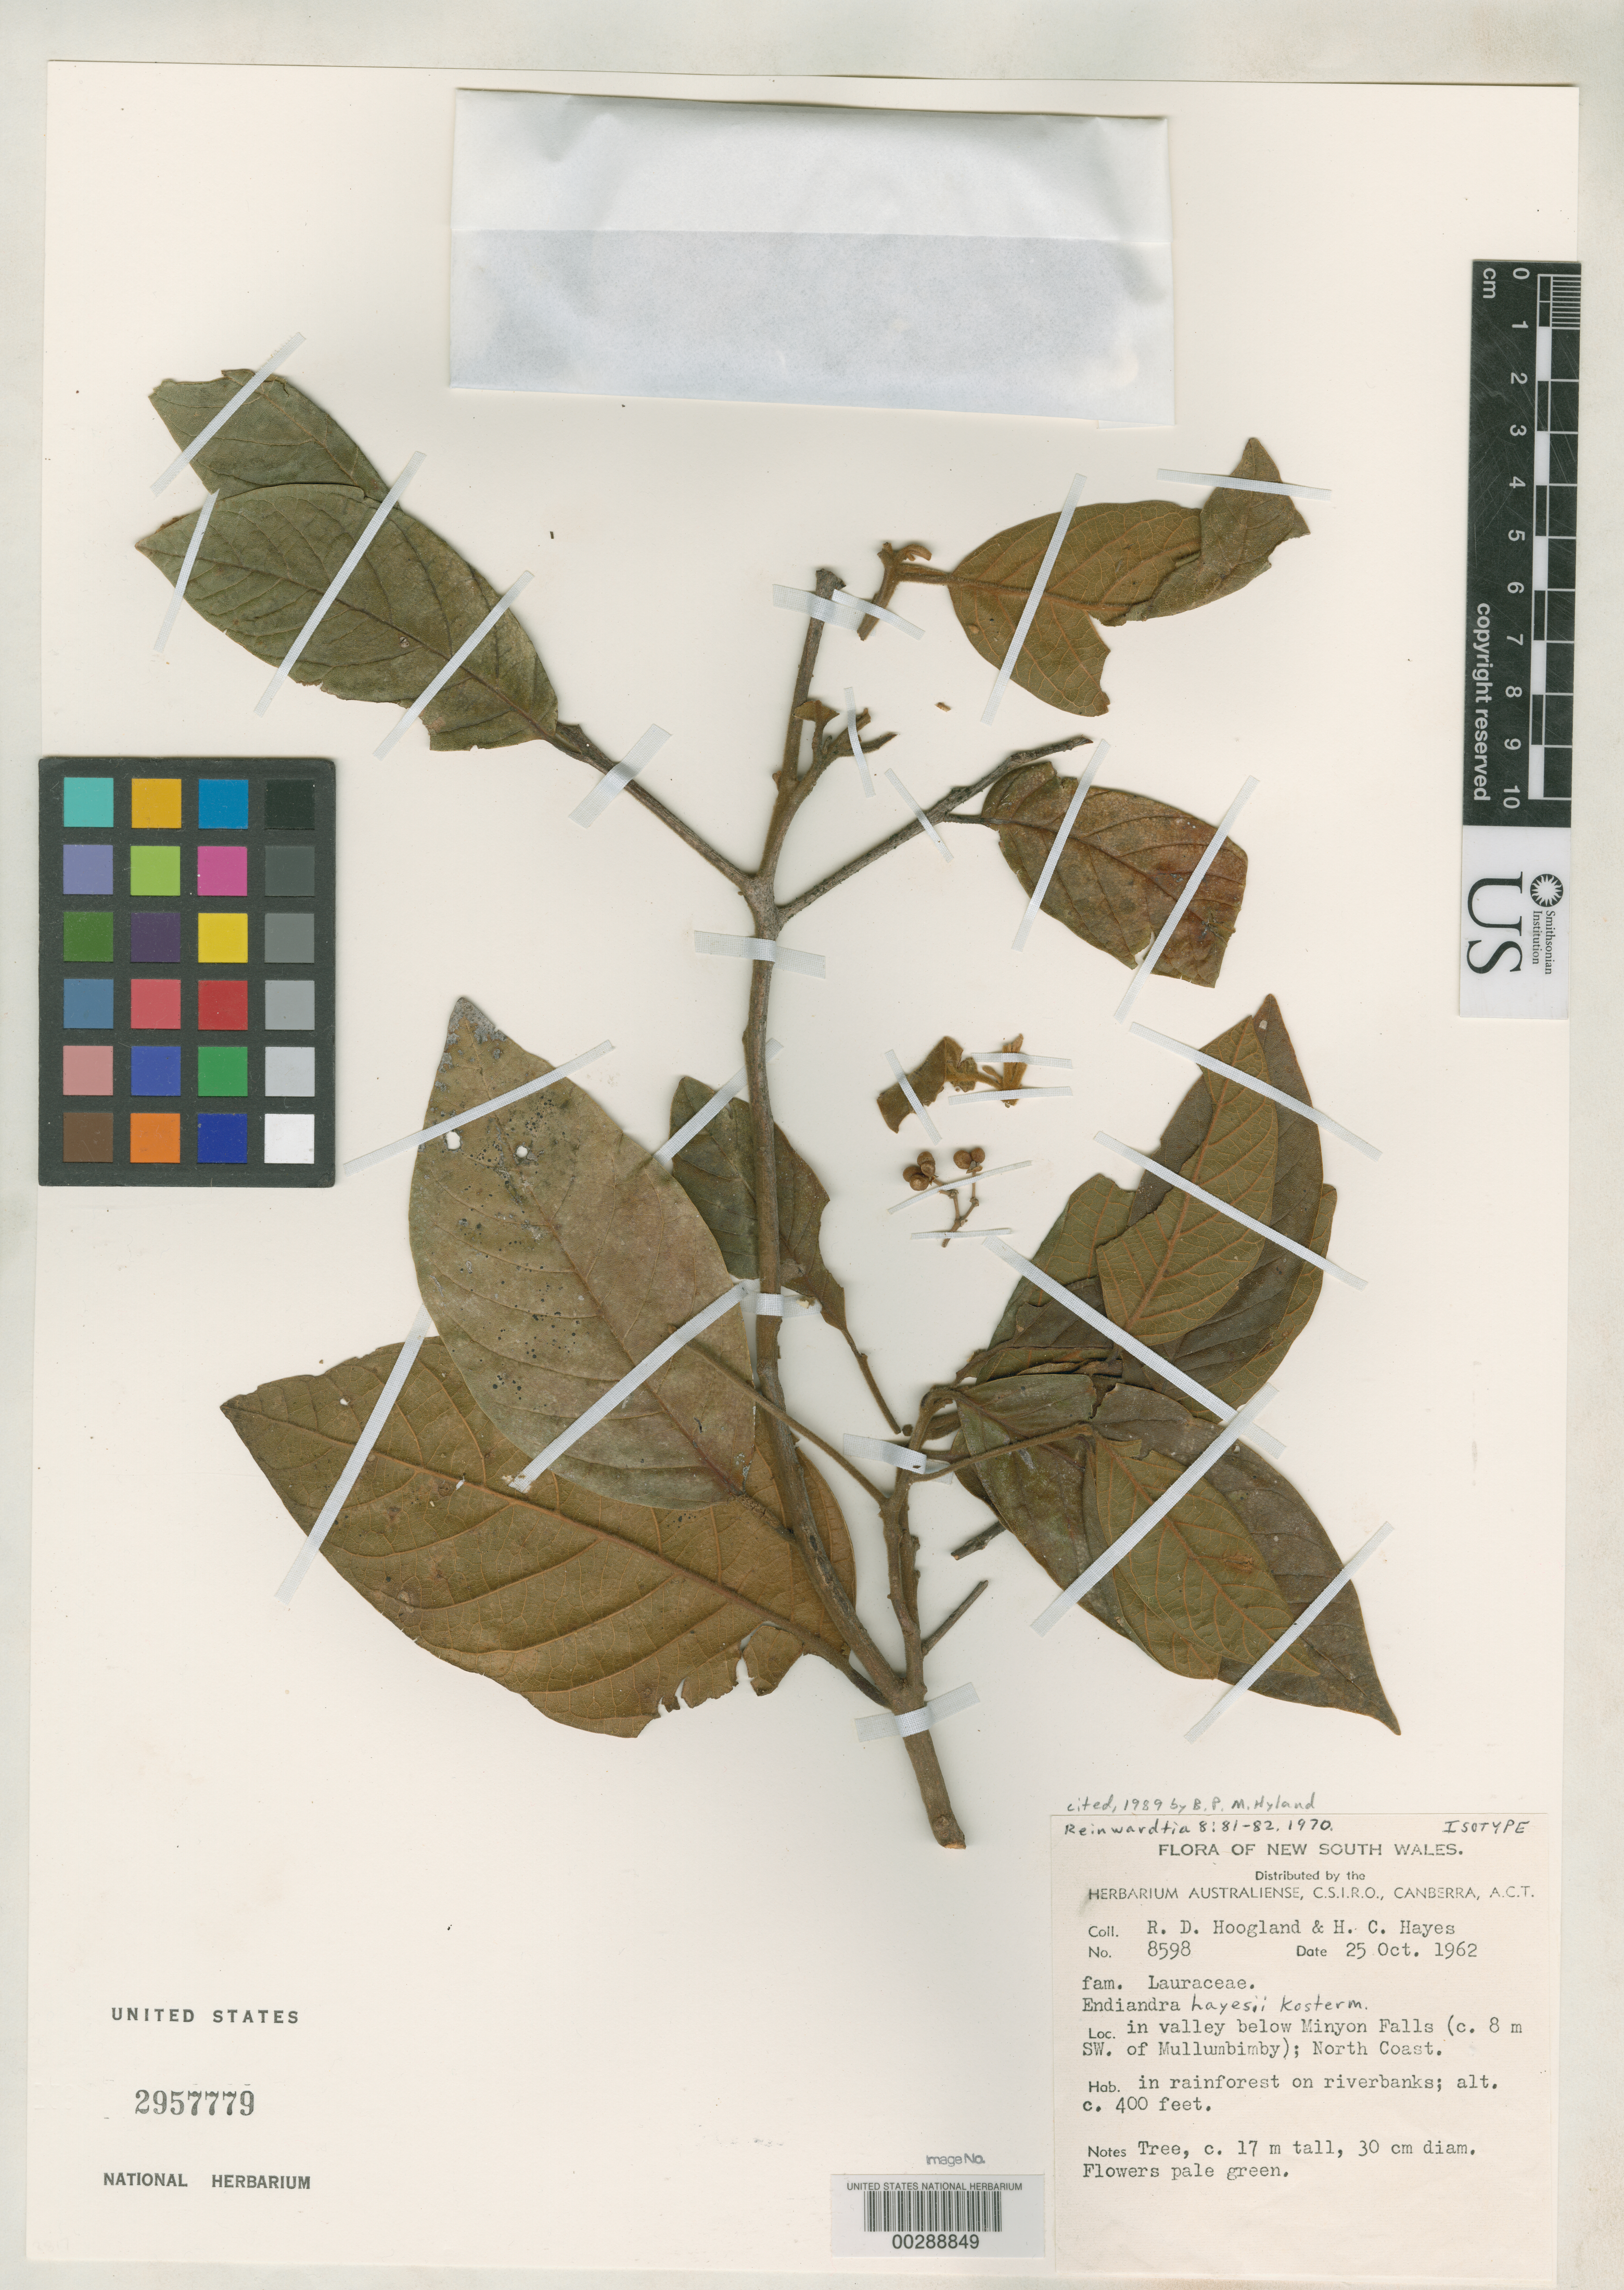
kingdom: Plantae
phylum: Tracheophyta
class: Magnoliopsida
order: Laurales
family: Lauraceae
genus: Endiandra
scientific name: Endiandra layesii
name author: Kosterm.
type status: Isotype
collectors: R. D. Hoogland & H. C. Hayes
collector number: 8598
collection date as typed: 25 Oct 1962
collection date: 1962-10-25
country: Australia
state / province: New South Wales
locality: Valley below Minyon Falls, ca. 8 m SW of Mullumbimby, N Coast.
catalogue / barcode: US 2957779